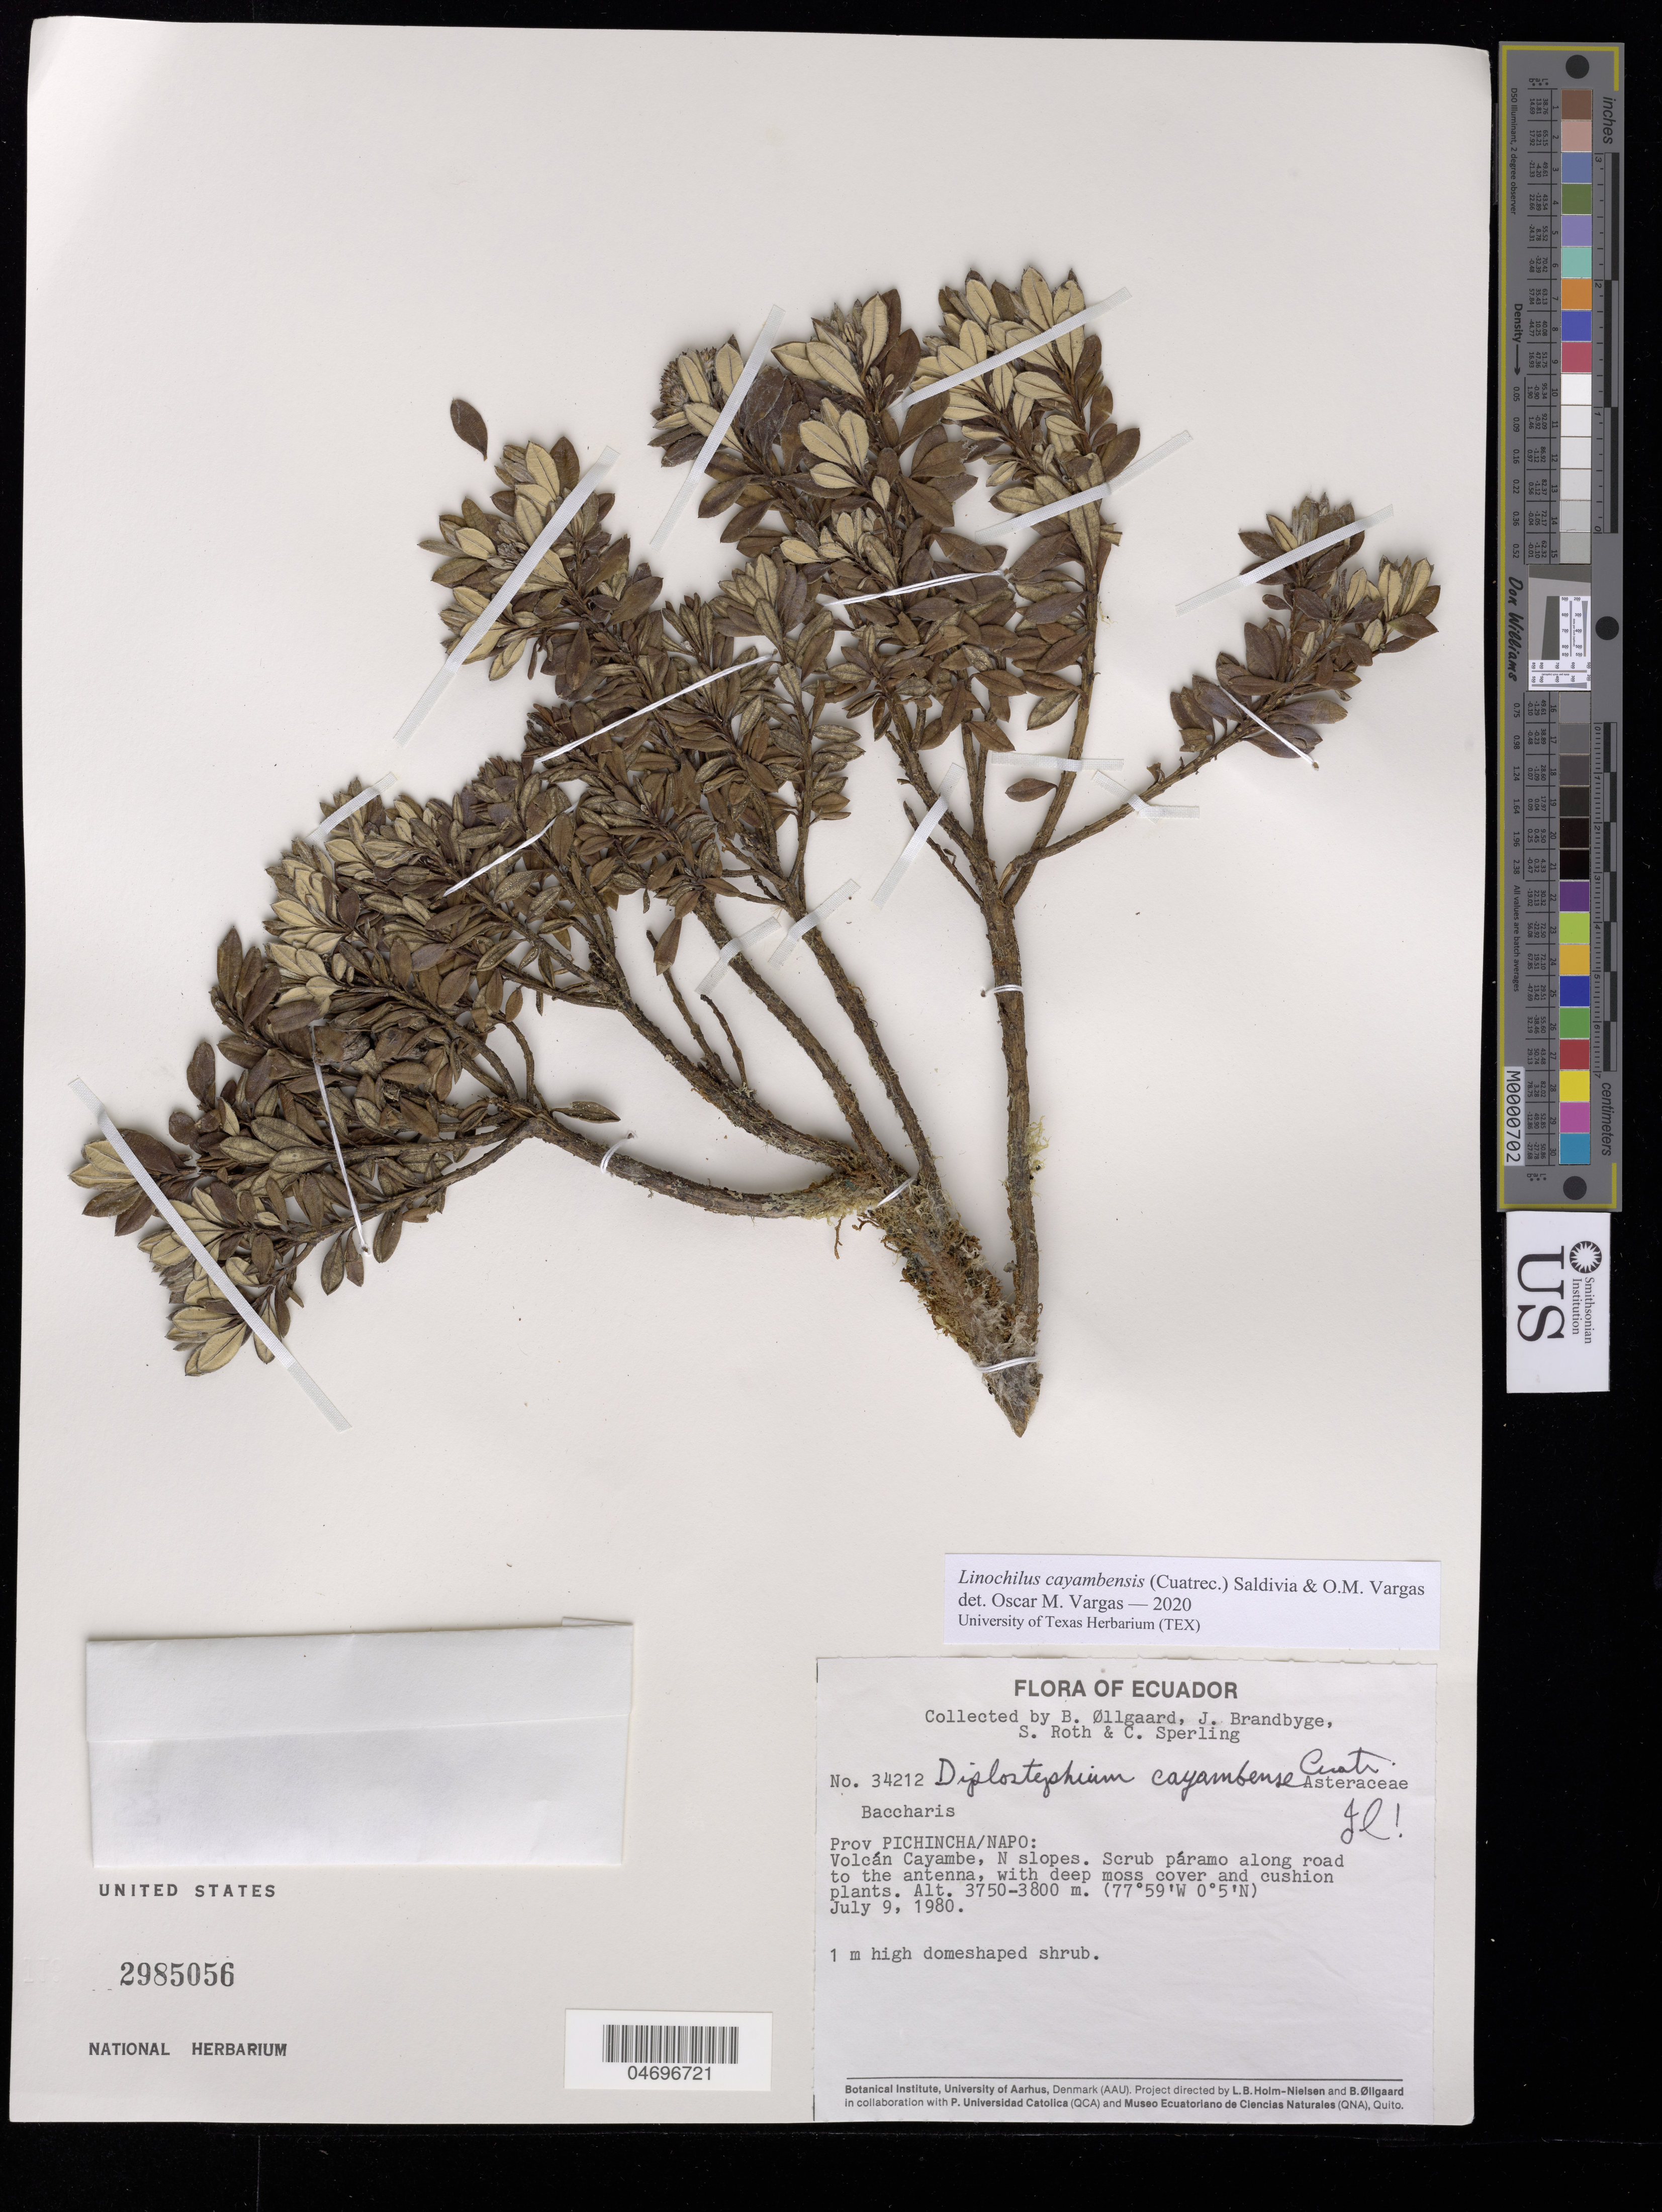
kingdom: Plantae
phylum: Tracheophyta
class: Magnoliopsida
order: Asterales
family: Asteraceae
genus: Linochilus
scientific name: Linochilus cayambensis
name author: (Cuatrec.) Saldivia & O.M. Vargas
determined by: Vargas, Oscar M.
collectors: B. Øllgaard, J. Brandbyge, S. Roth & C. Sperling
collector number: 34212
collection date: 1980-07-09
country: Ecuador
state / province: Napo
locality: Volcan Cayambe, N slopes. Escallonia-Gynoxys forest along road to the antenna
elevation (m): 3750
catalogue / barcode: US 2985056